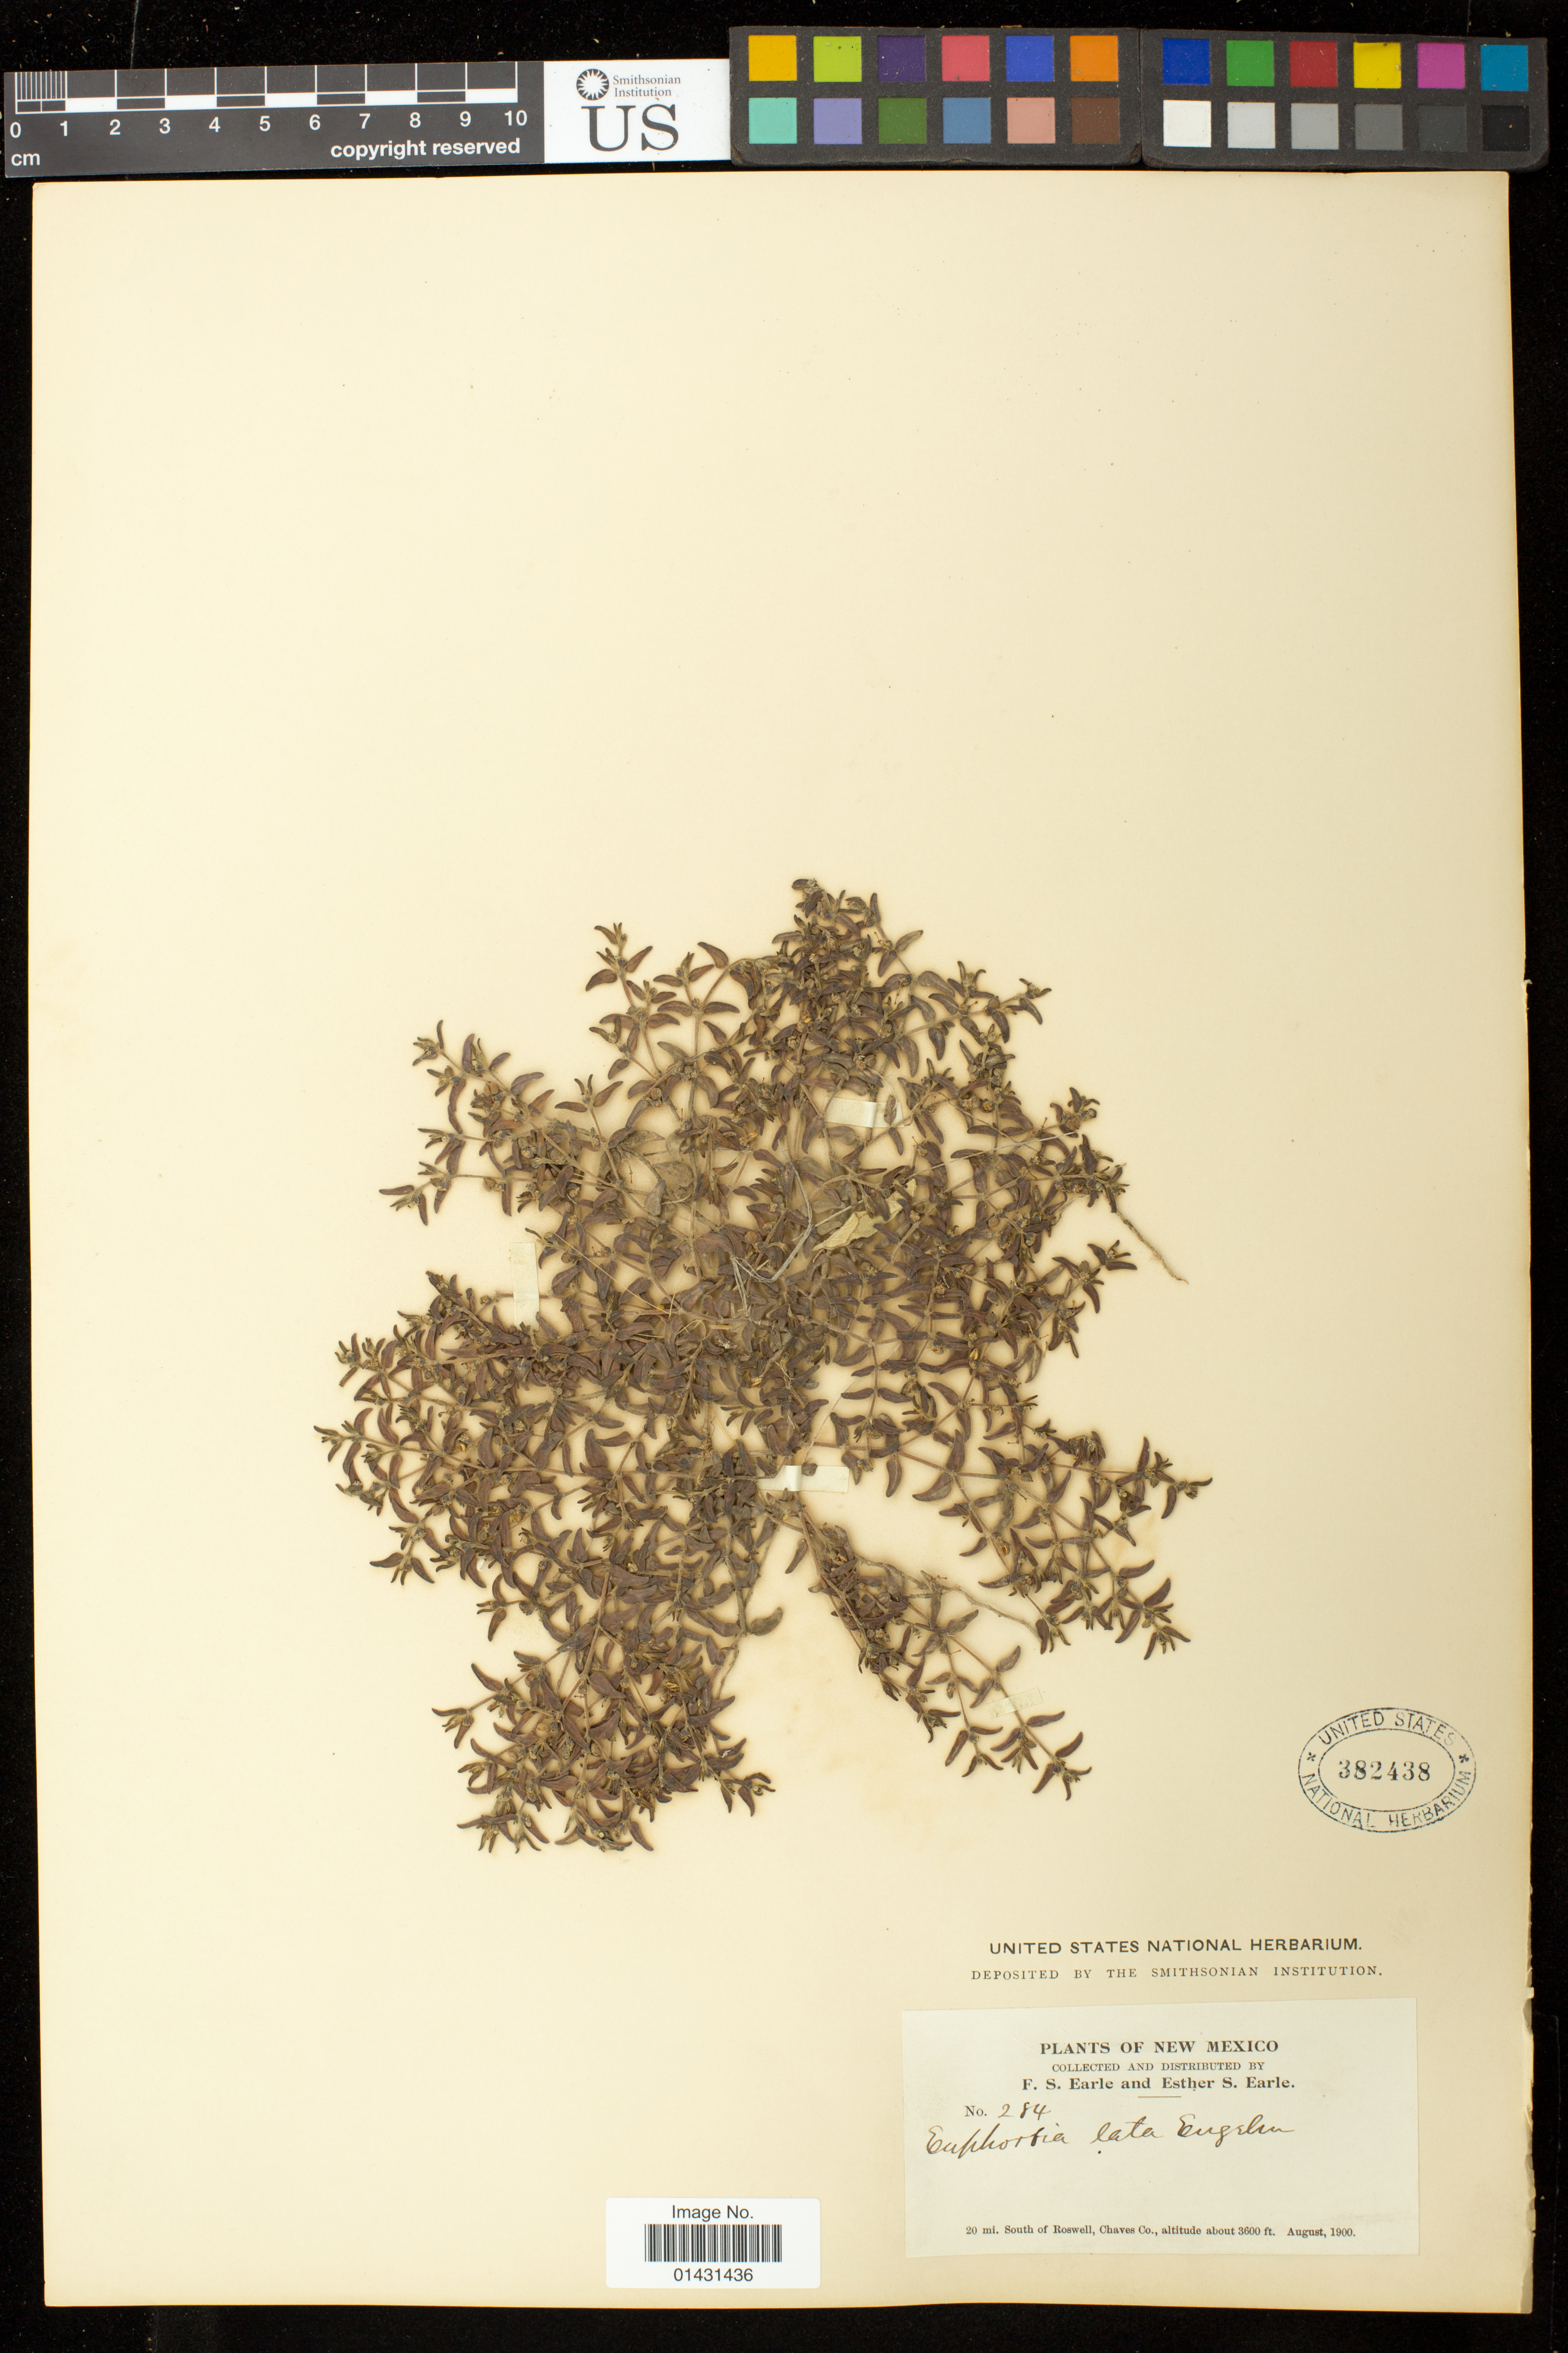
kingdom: Plantae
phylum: Tracheophyta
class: Magnoliopsida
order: Malpighiales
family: Euphorbiaceae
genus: Euphorbia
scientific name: Euphorbia laxa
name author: Drake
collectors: F. S. Earle & E. S. Earle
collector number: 284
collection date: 1900-08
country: United States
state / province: New Mexico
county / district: Chaves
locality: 20 mi. South of Roswell.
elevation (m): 1097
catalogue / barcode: US 382438